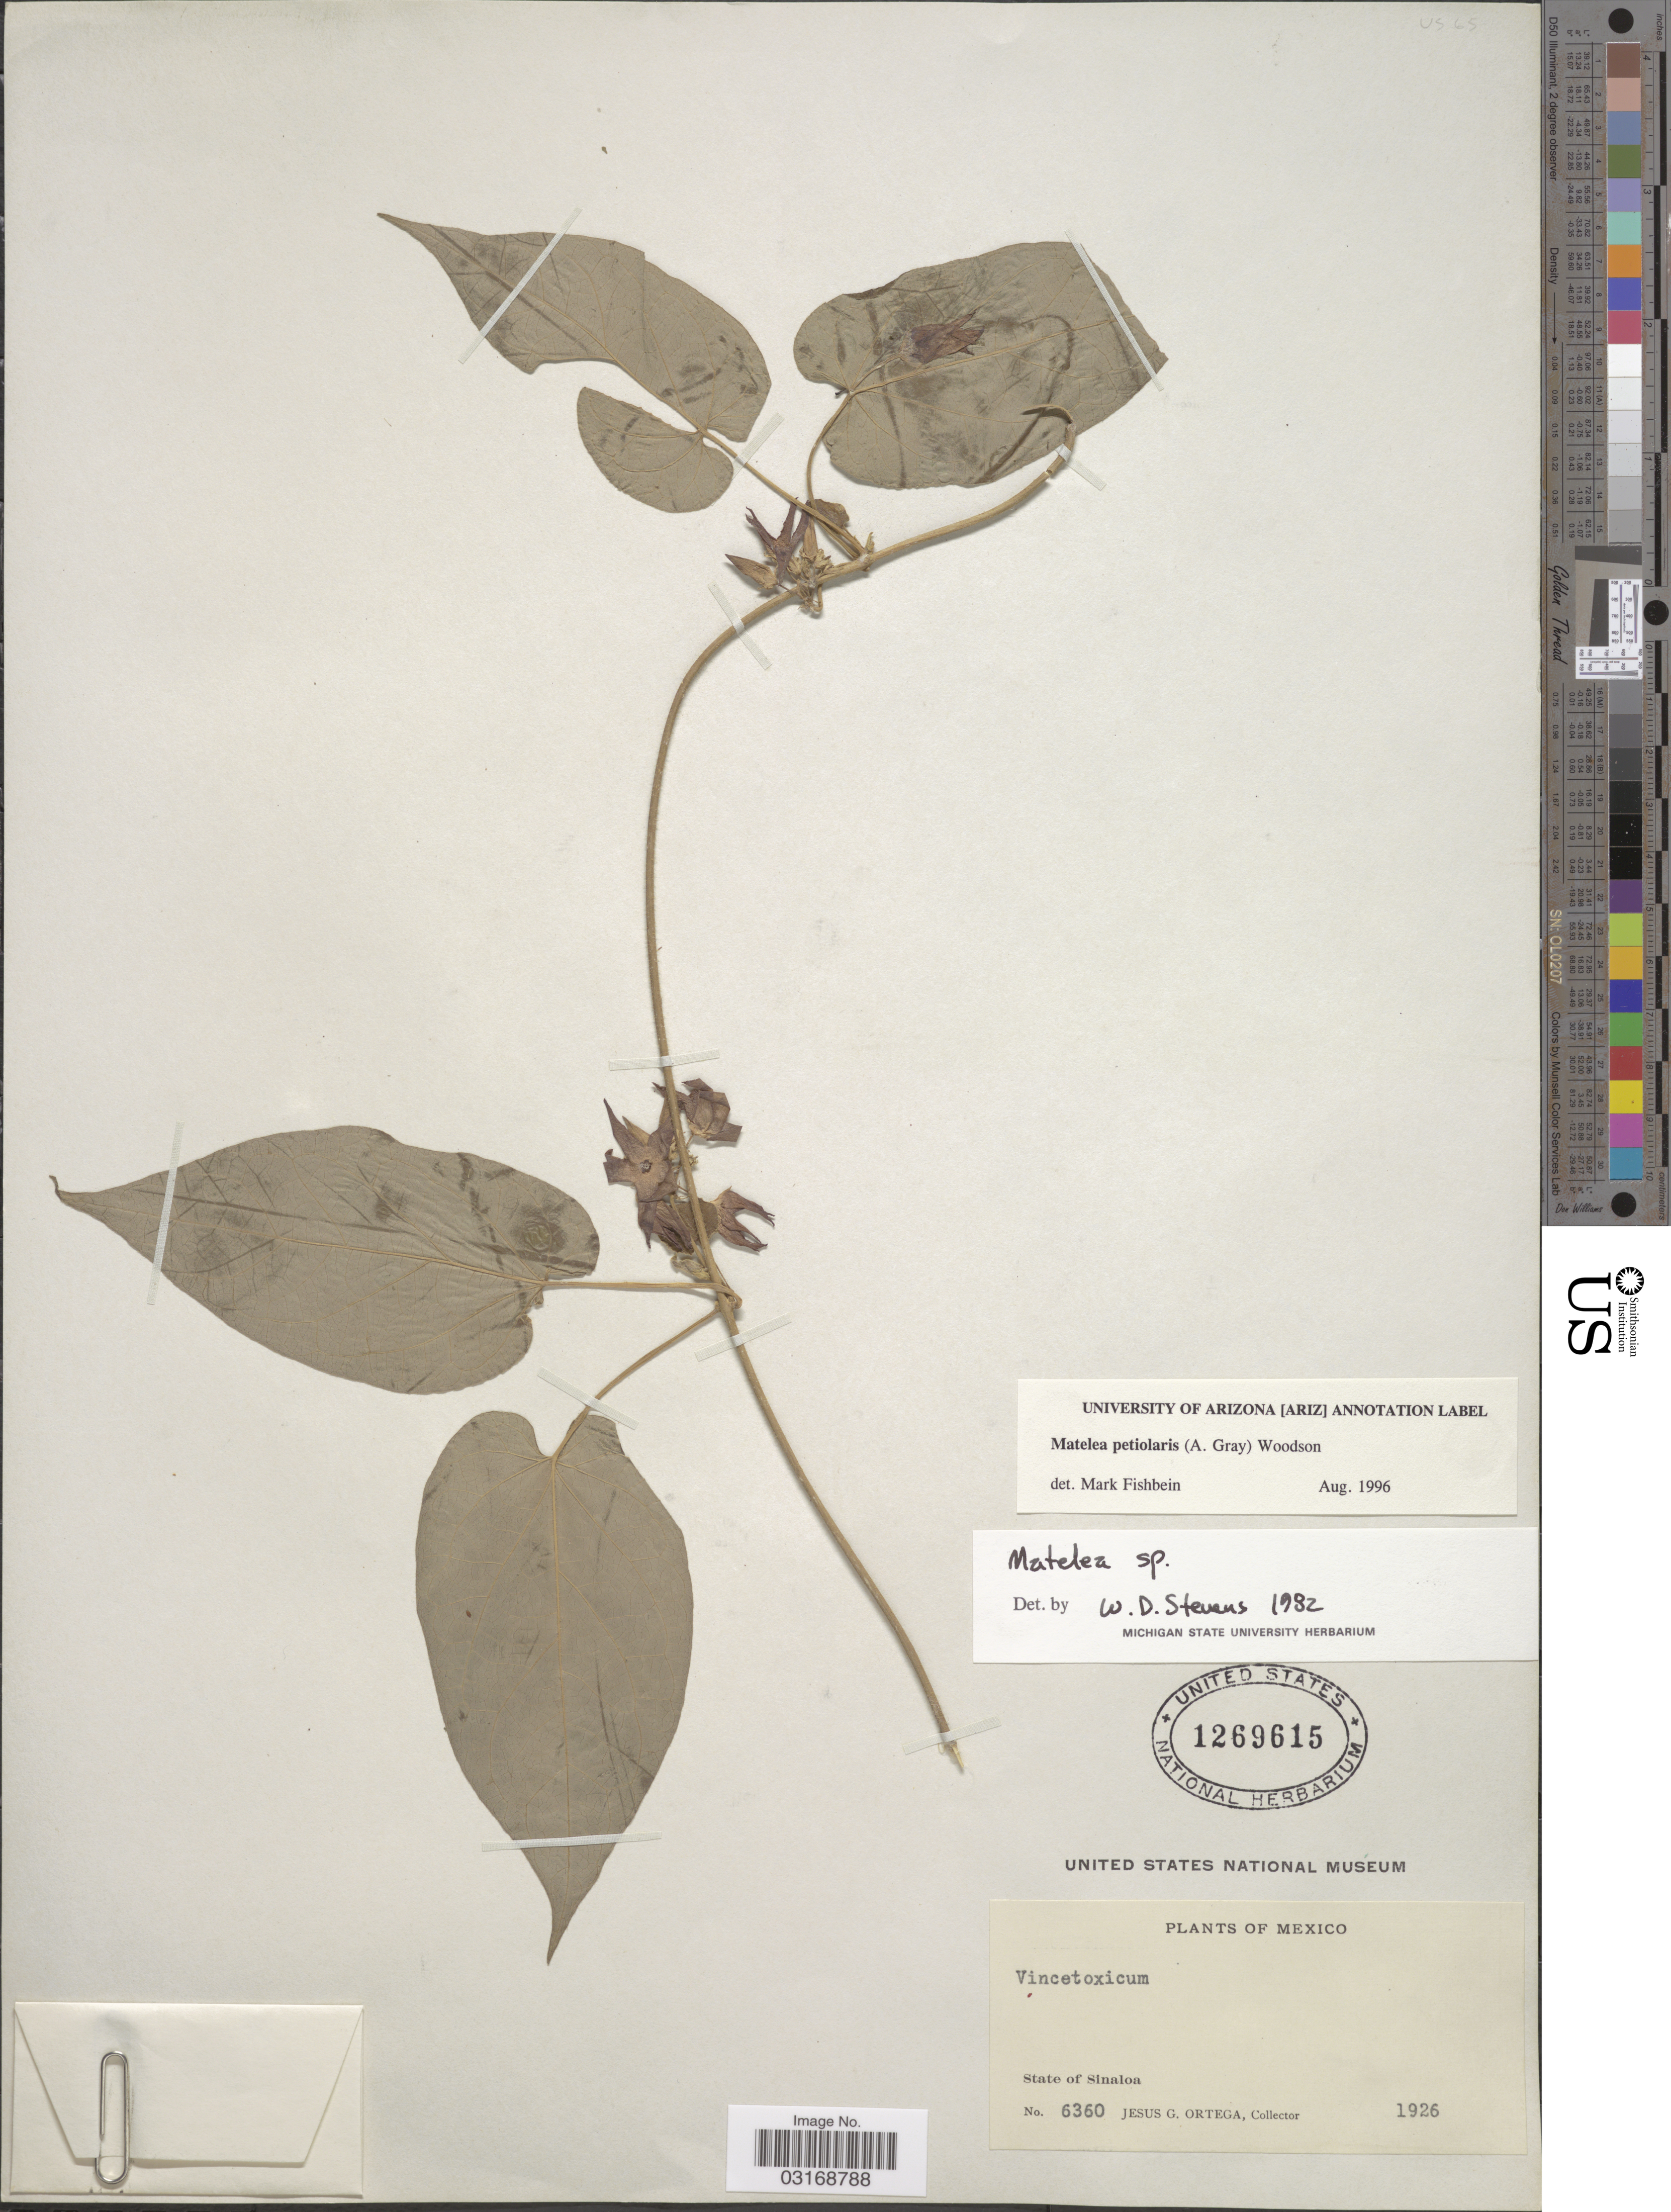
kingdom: Plantae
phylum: Tracheophyta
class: Magnoliopsida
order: Gentianales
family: Apocynaceae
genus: Matelea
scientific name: Matelea petiolaris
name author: (A. Gray) Woodson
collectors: J. Ortega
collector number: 6360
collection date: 1926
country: Mexico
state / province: Sinaloa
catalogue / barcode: US 1269615